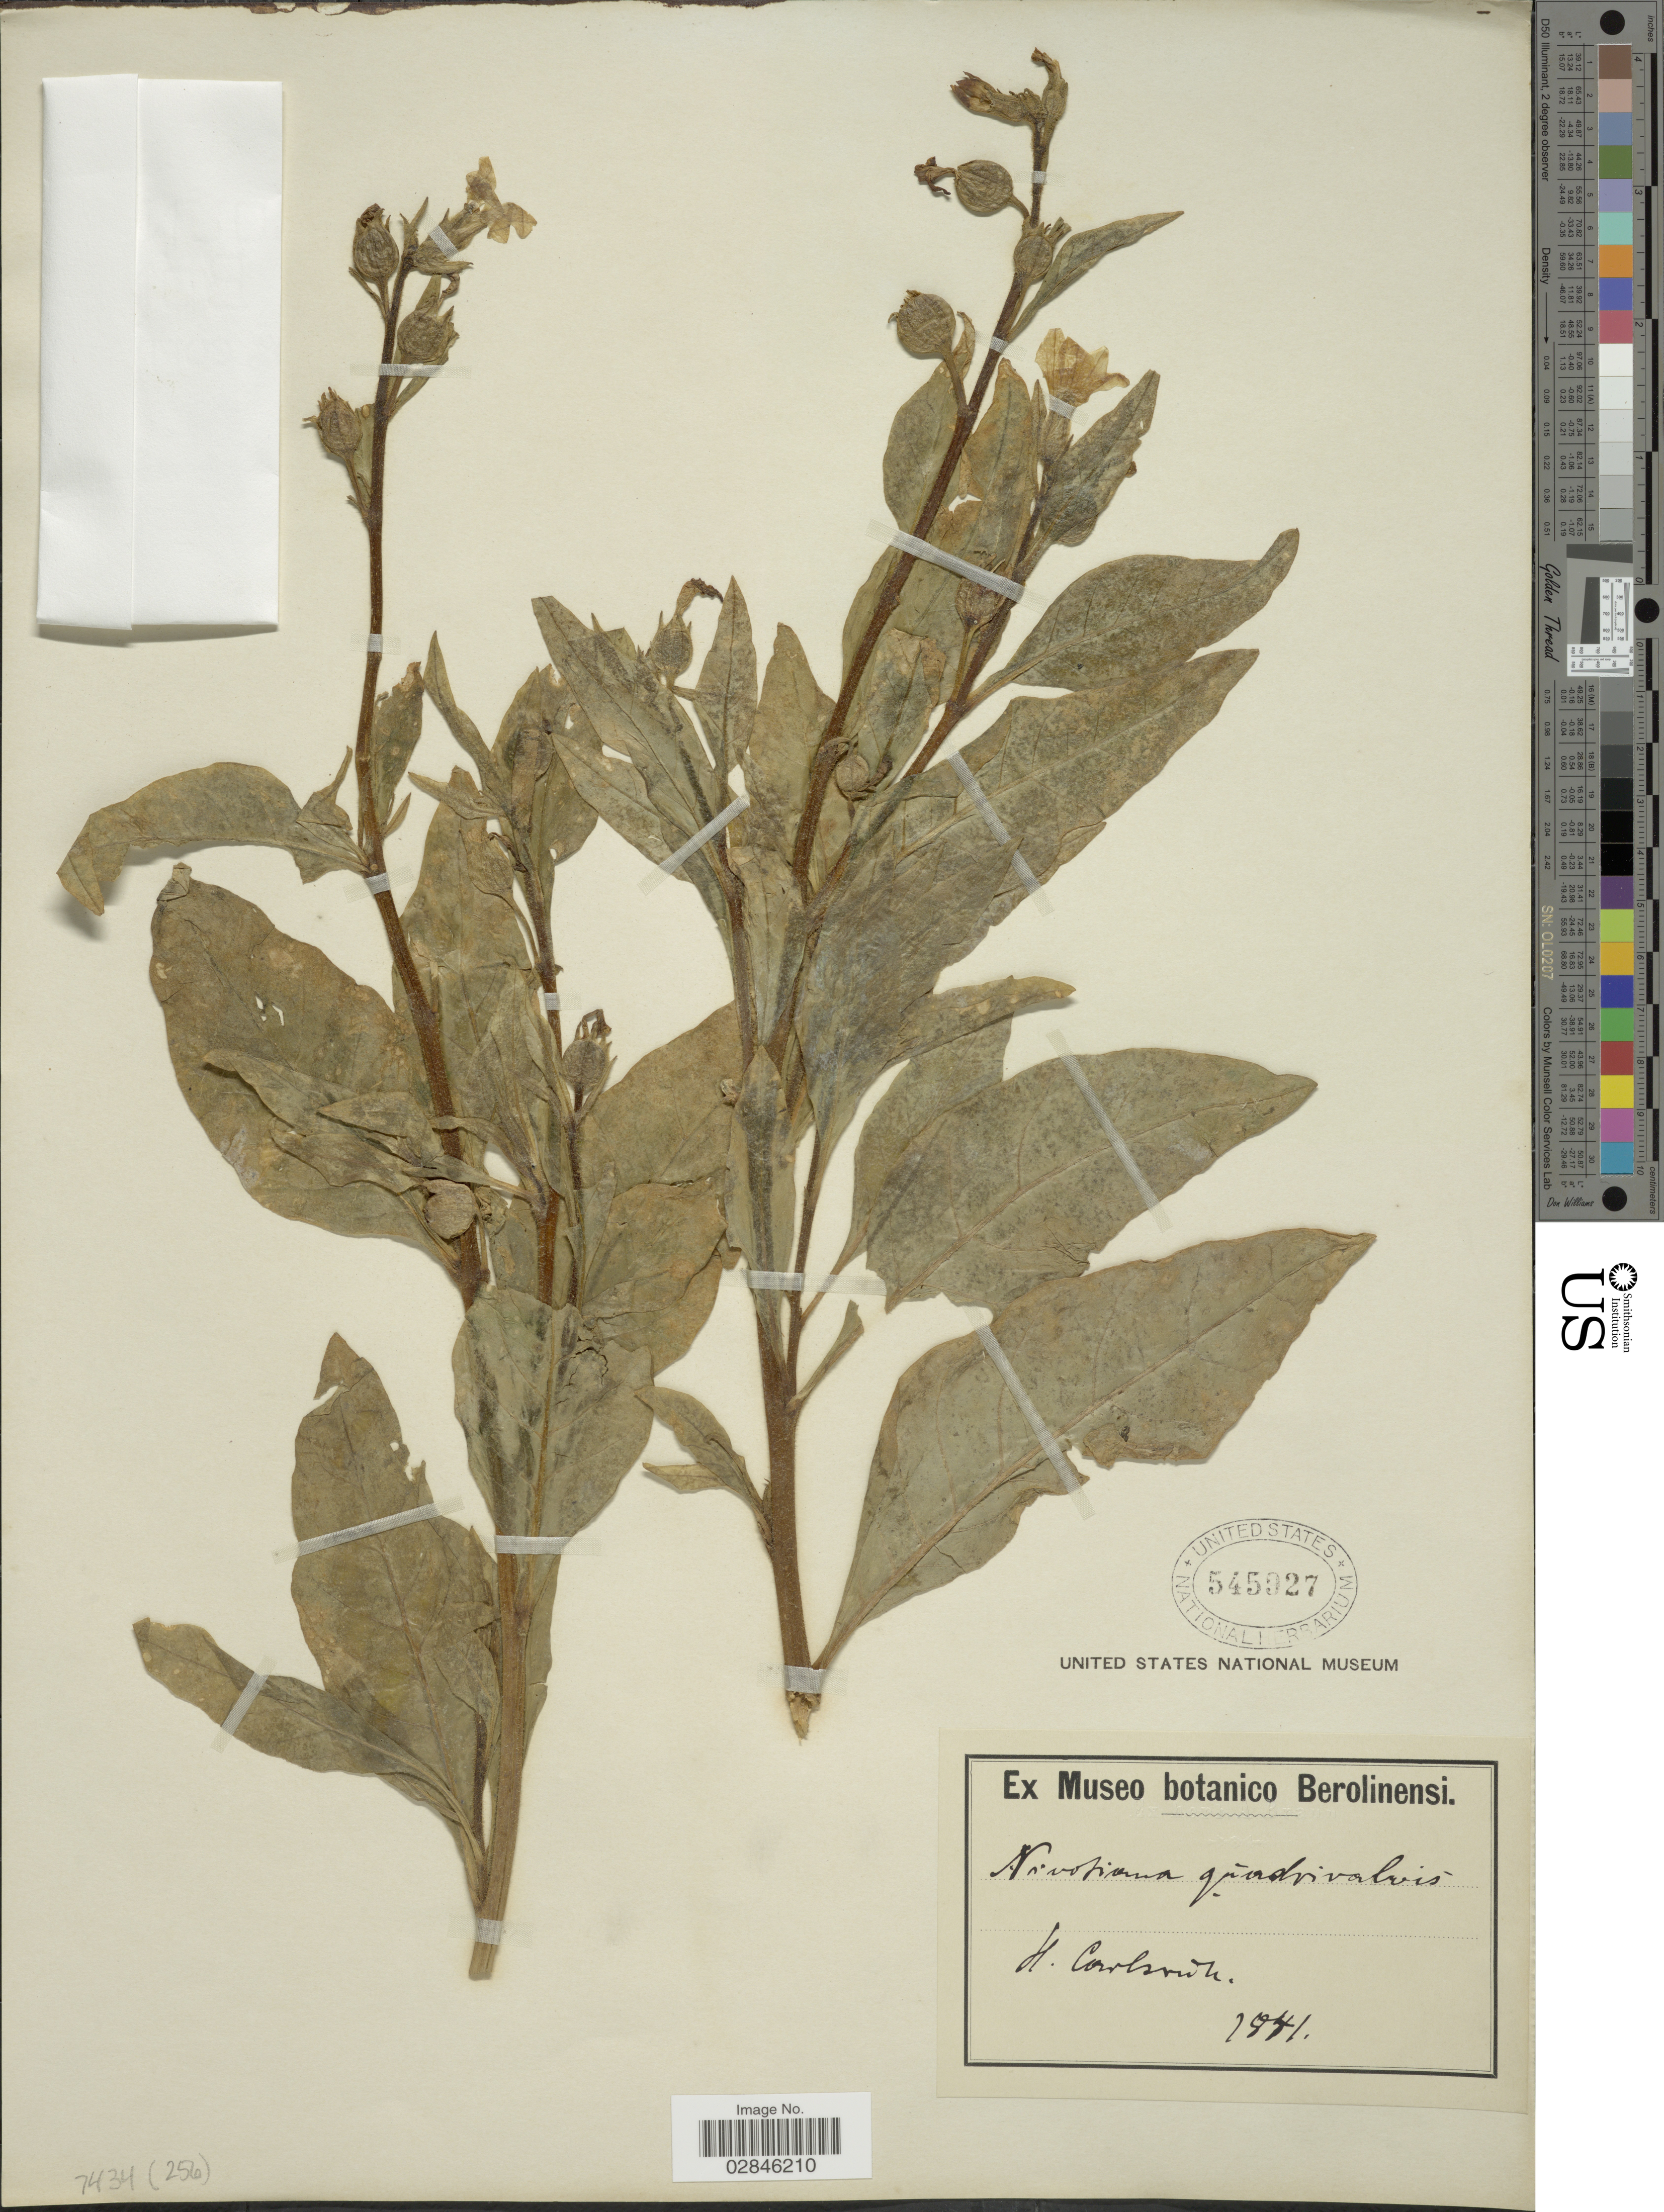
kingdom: Plantae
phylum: Tracheophyta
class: Magnoliopsida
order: Solanales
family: Solanaceae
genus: Nicotiana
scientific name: Nicotiana quadrivalvis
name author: Pursh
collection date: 1841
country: Germany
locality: H. Carlsrúhe.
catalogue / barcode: US 545927